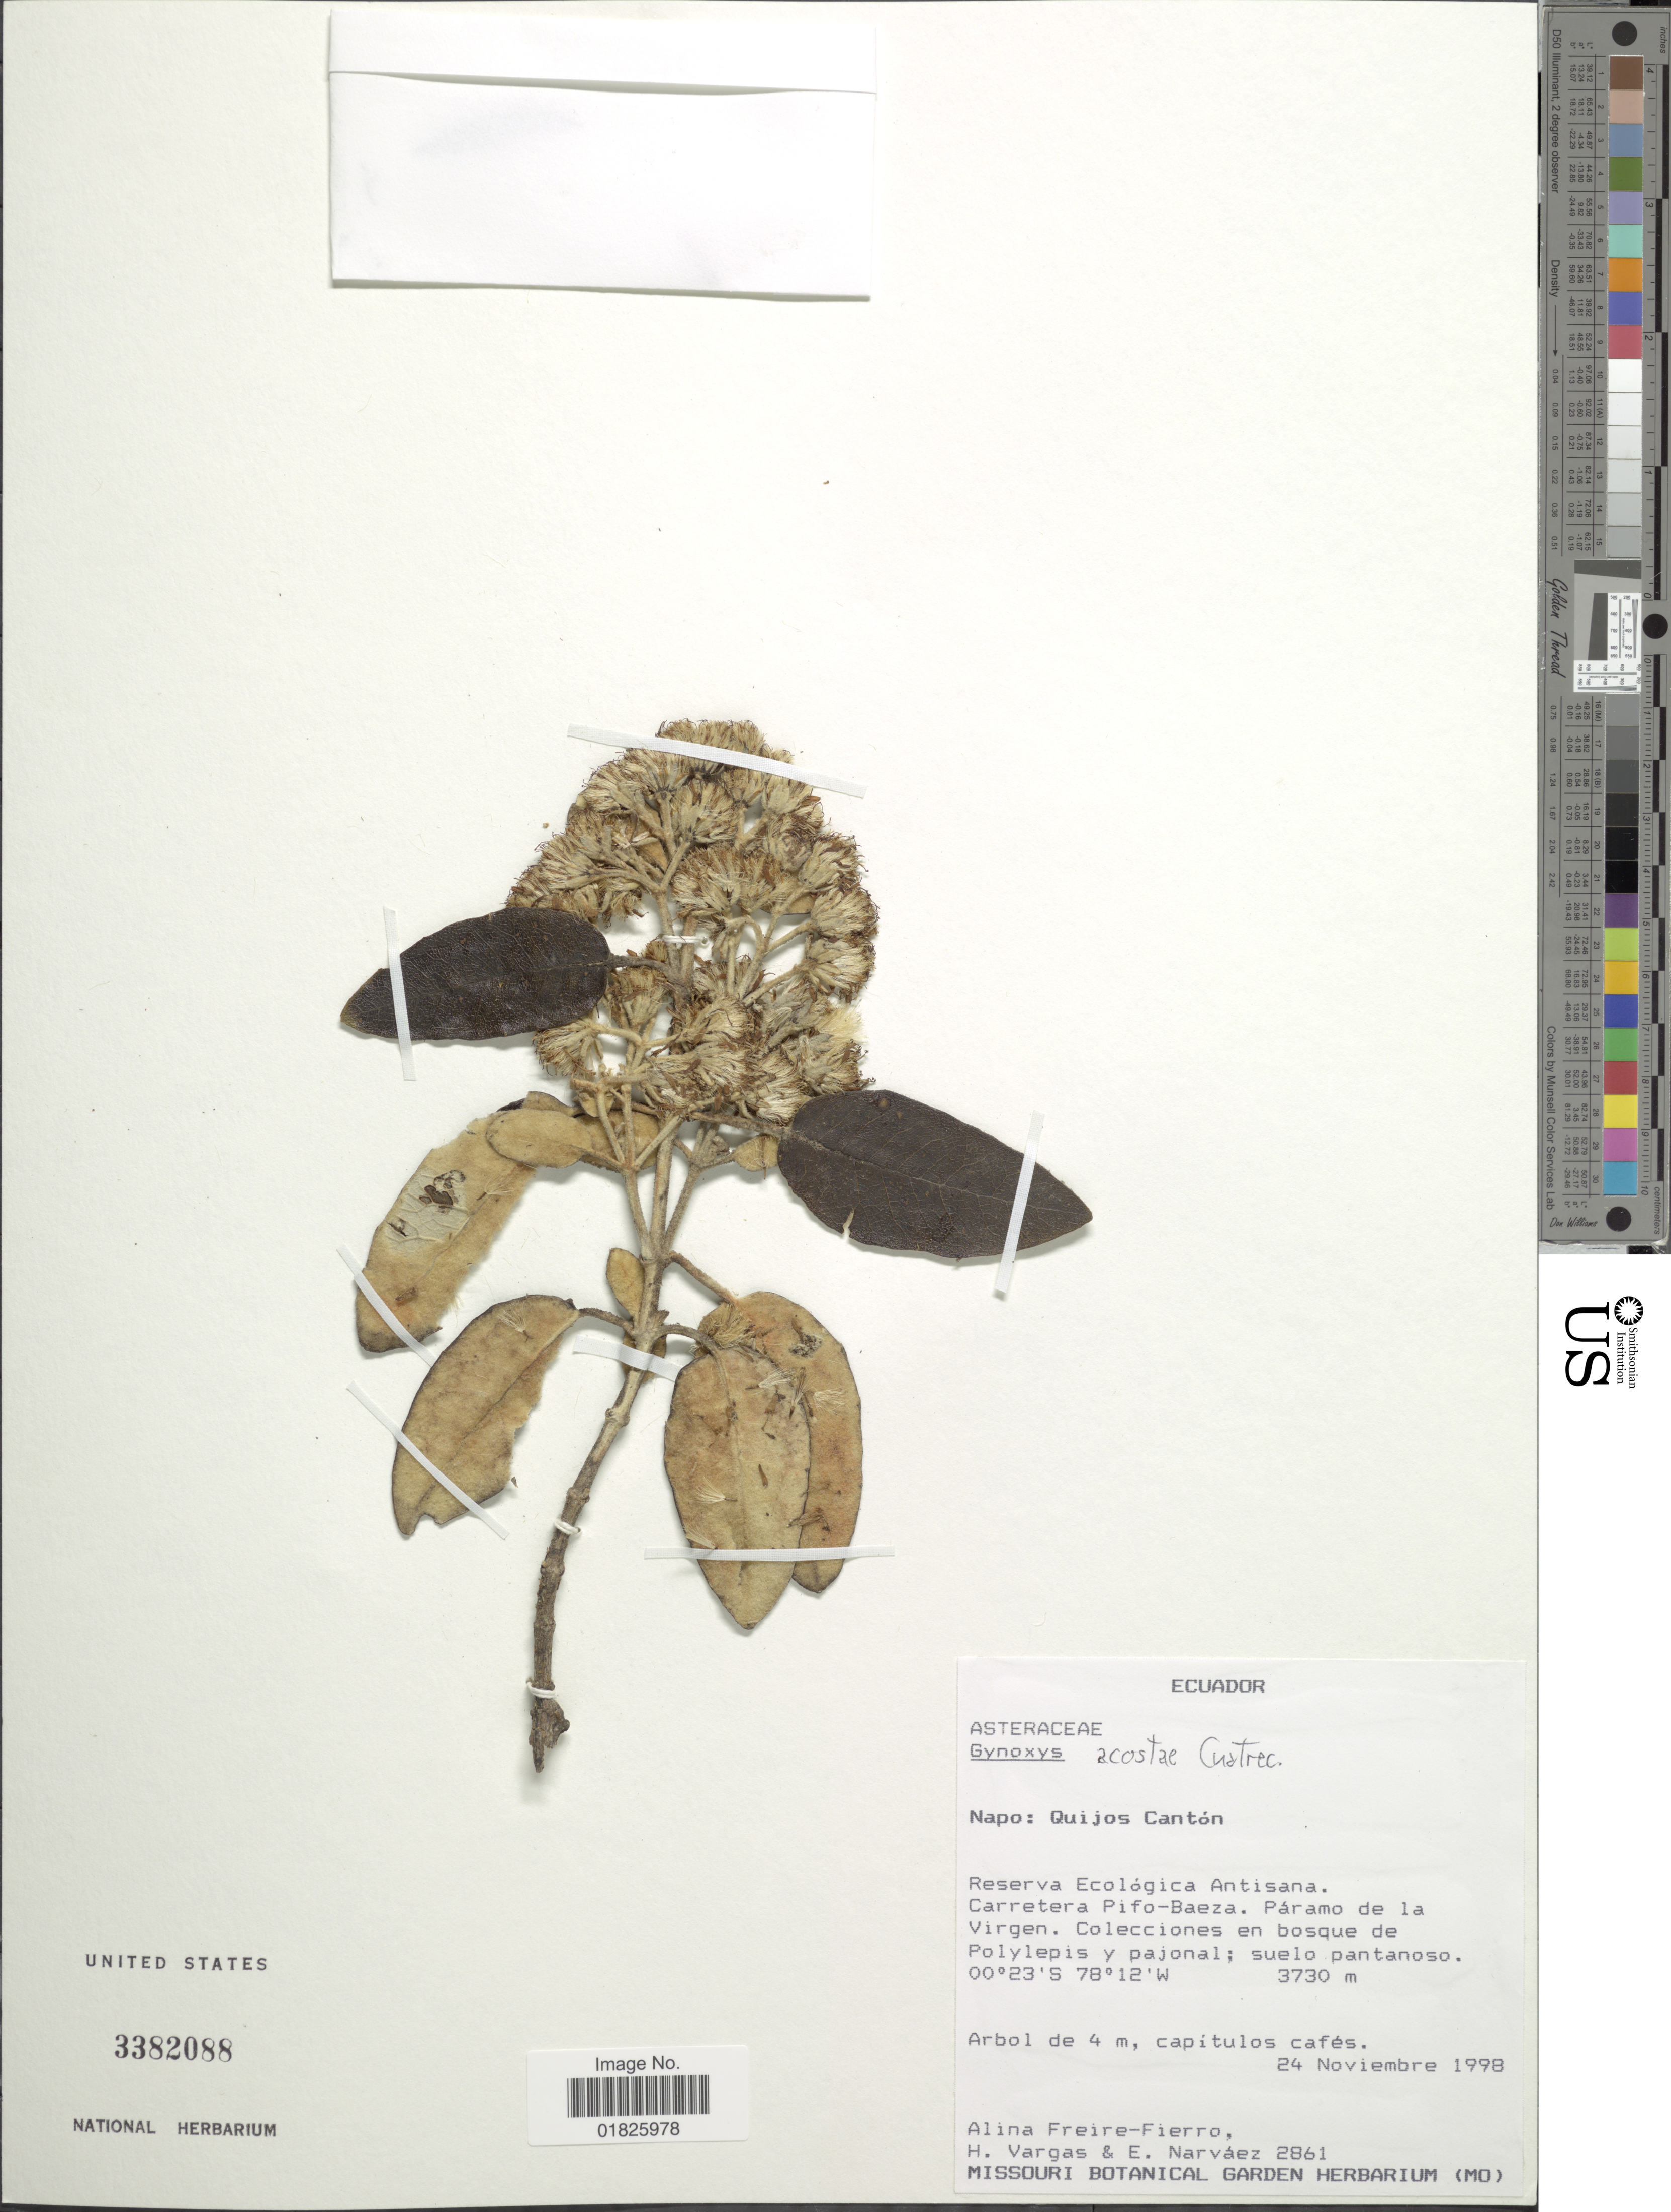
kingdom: Plantae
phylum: Tracheophyta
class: Magnoliopsida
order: Asterales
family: Asteraceae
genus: Gynoxys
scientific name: Gynoxys acostae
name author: Cuatrec.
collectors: A. Freire-Fierro, H. Vargas & E. Narváez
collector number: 2861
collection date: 1998-11-24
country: Ecuador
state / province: Napo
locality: Quijos Canton, Reserva Ecologica Antisana, Carretera Pifo-Baeza, Paramo de la Virgen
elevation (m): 3730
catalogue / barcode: US 3382088